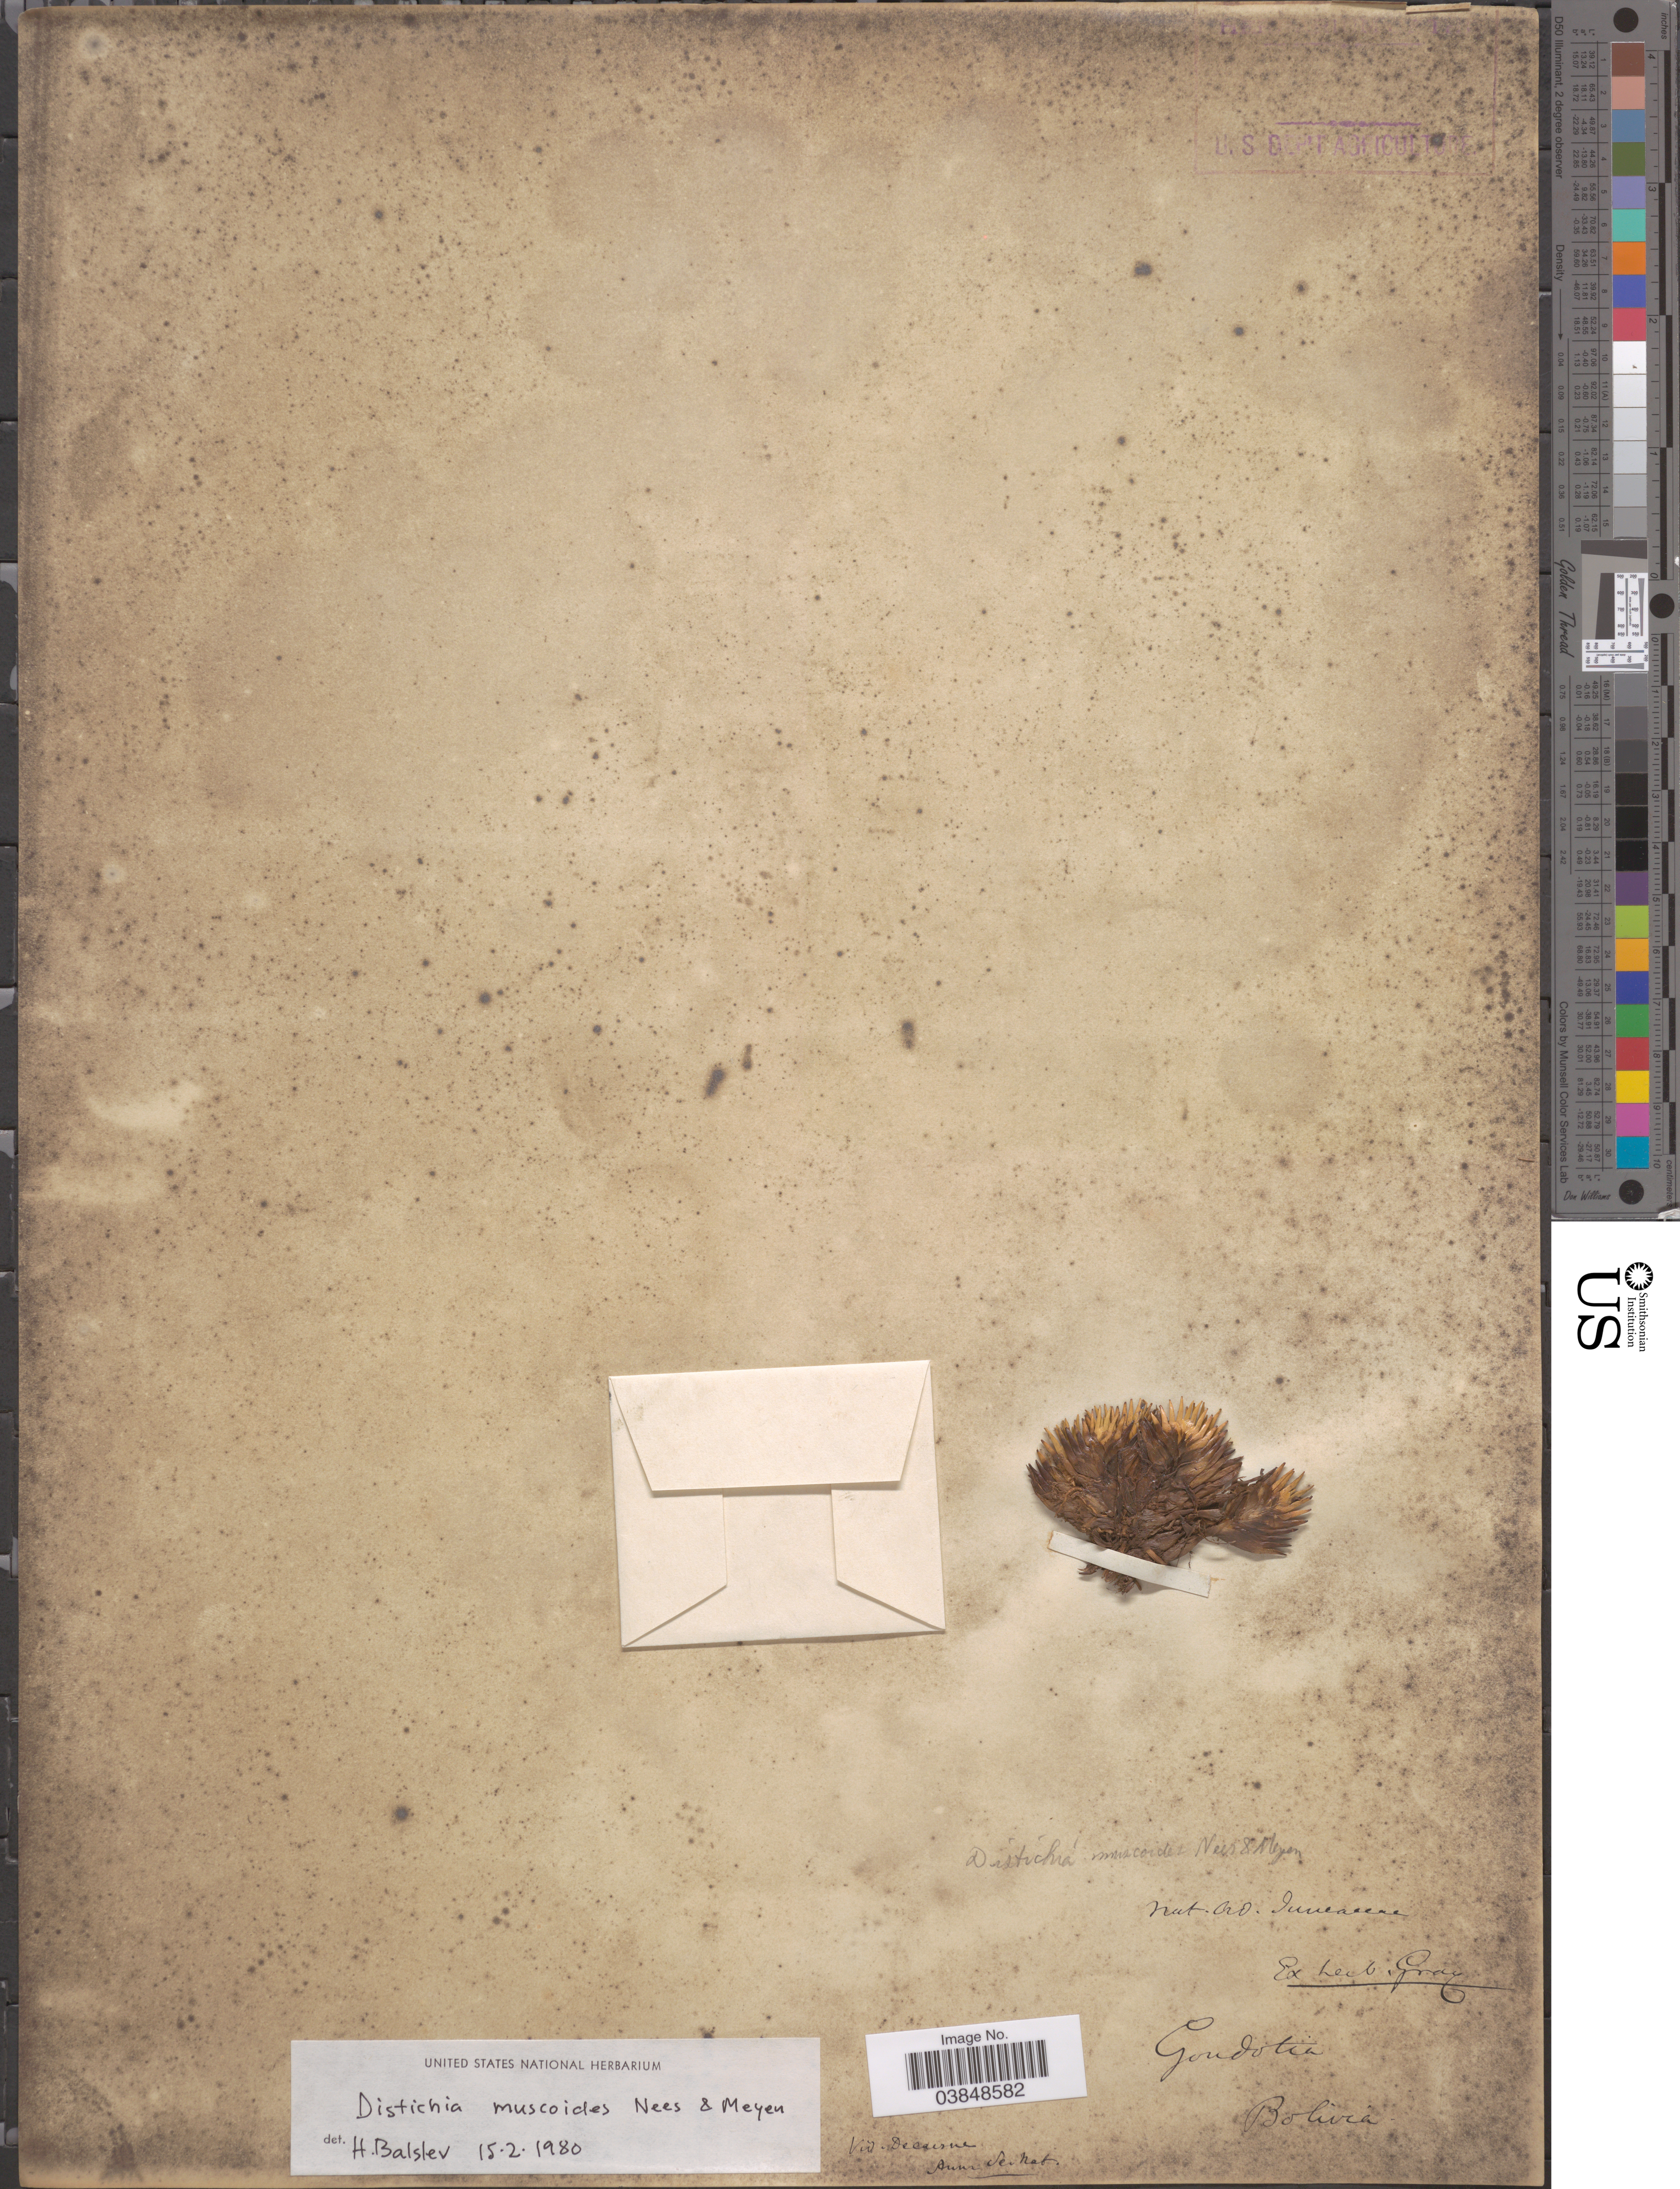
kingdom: Plantae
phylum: Tracheophyta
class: Liliopsida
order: Poales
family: Juncaceae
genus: Distichia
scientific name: Distichia muscoides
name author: Nees & Meyen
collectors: ex herb. Gray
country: Bolivia